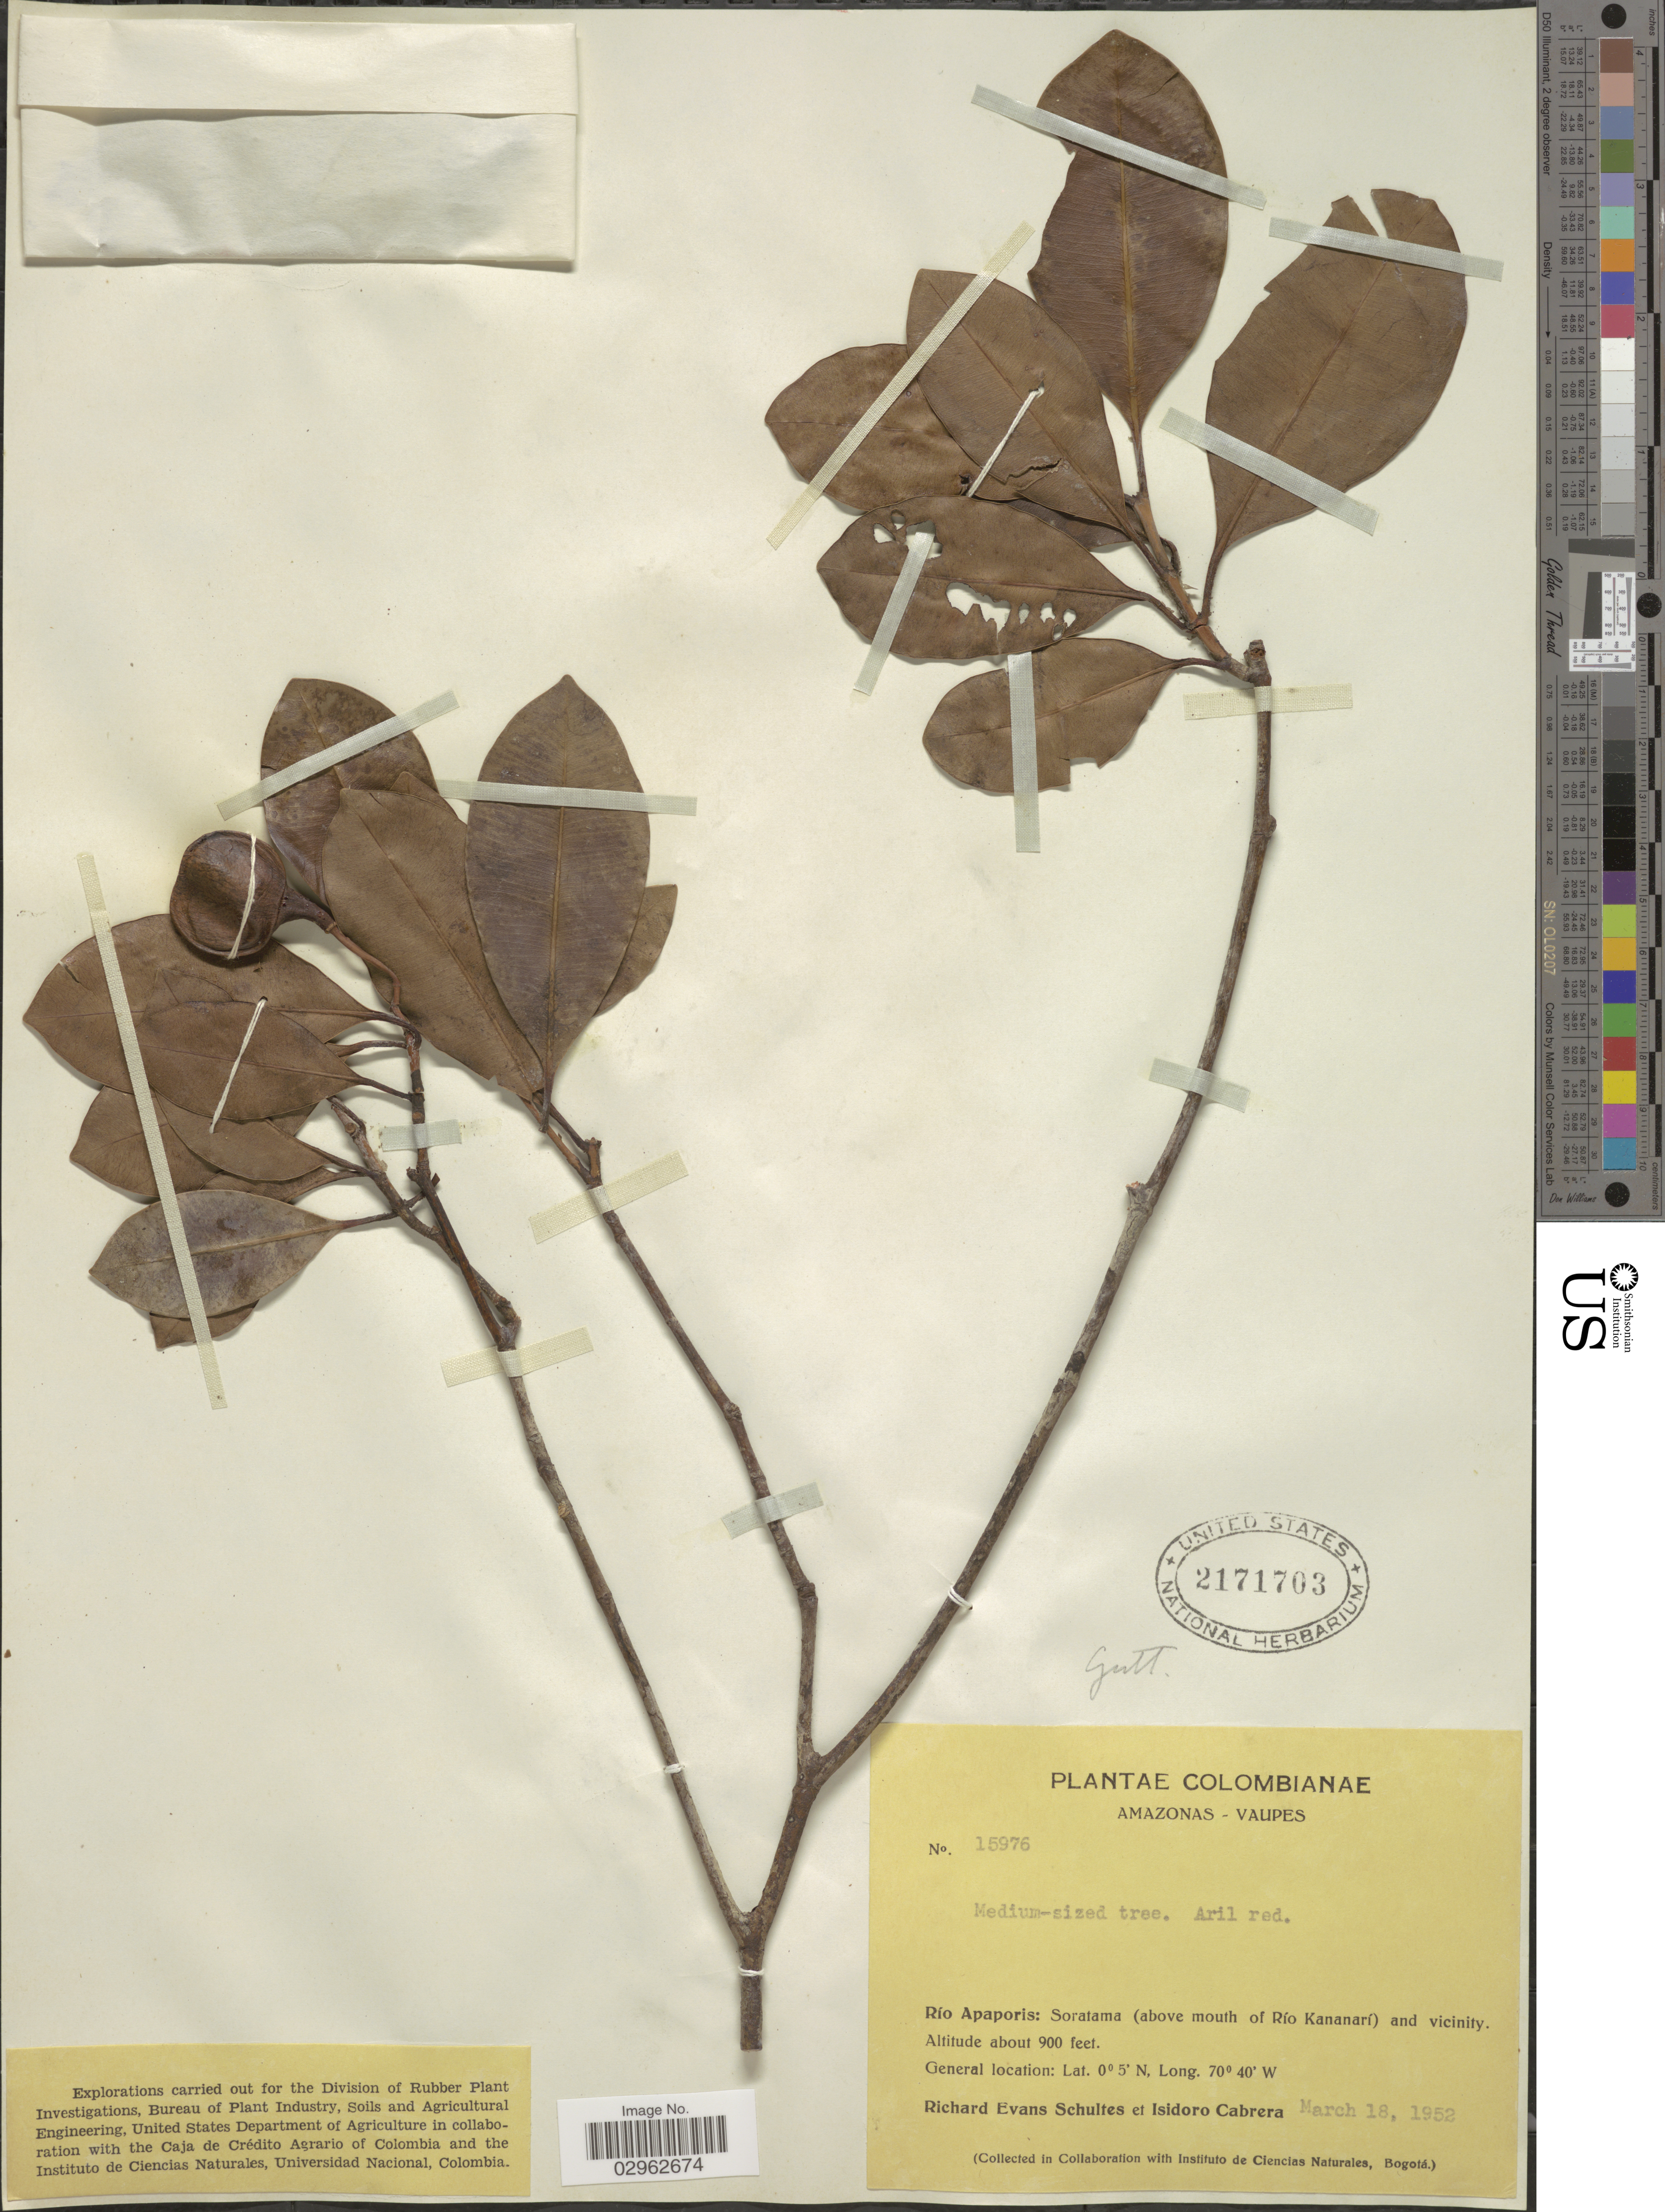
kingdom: Plantae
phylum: Tracheophyta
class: Magnoliopsida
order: Malpighiales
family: Clusiaceae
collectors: R. E. Schultes & I. Cabrera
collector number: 15976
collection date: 1952-03-18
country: Colombia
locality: Amazonas - Vaupes, Río Apaporis: Soratama (above mouth of Río Kananarí) and vicinity.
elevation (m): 274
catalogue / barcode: US 2171703